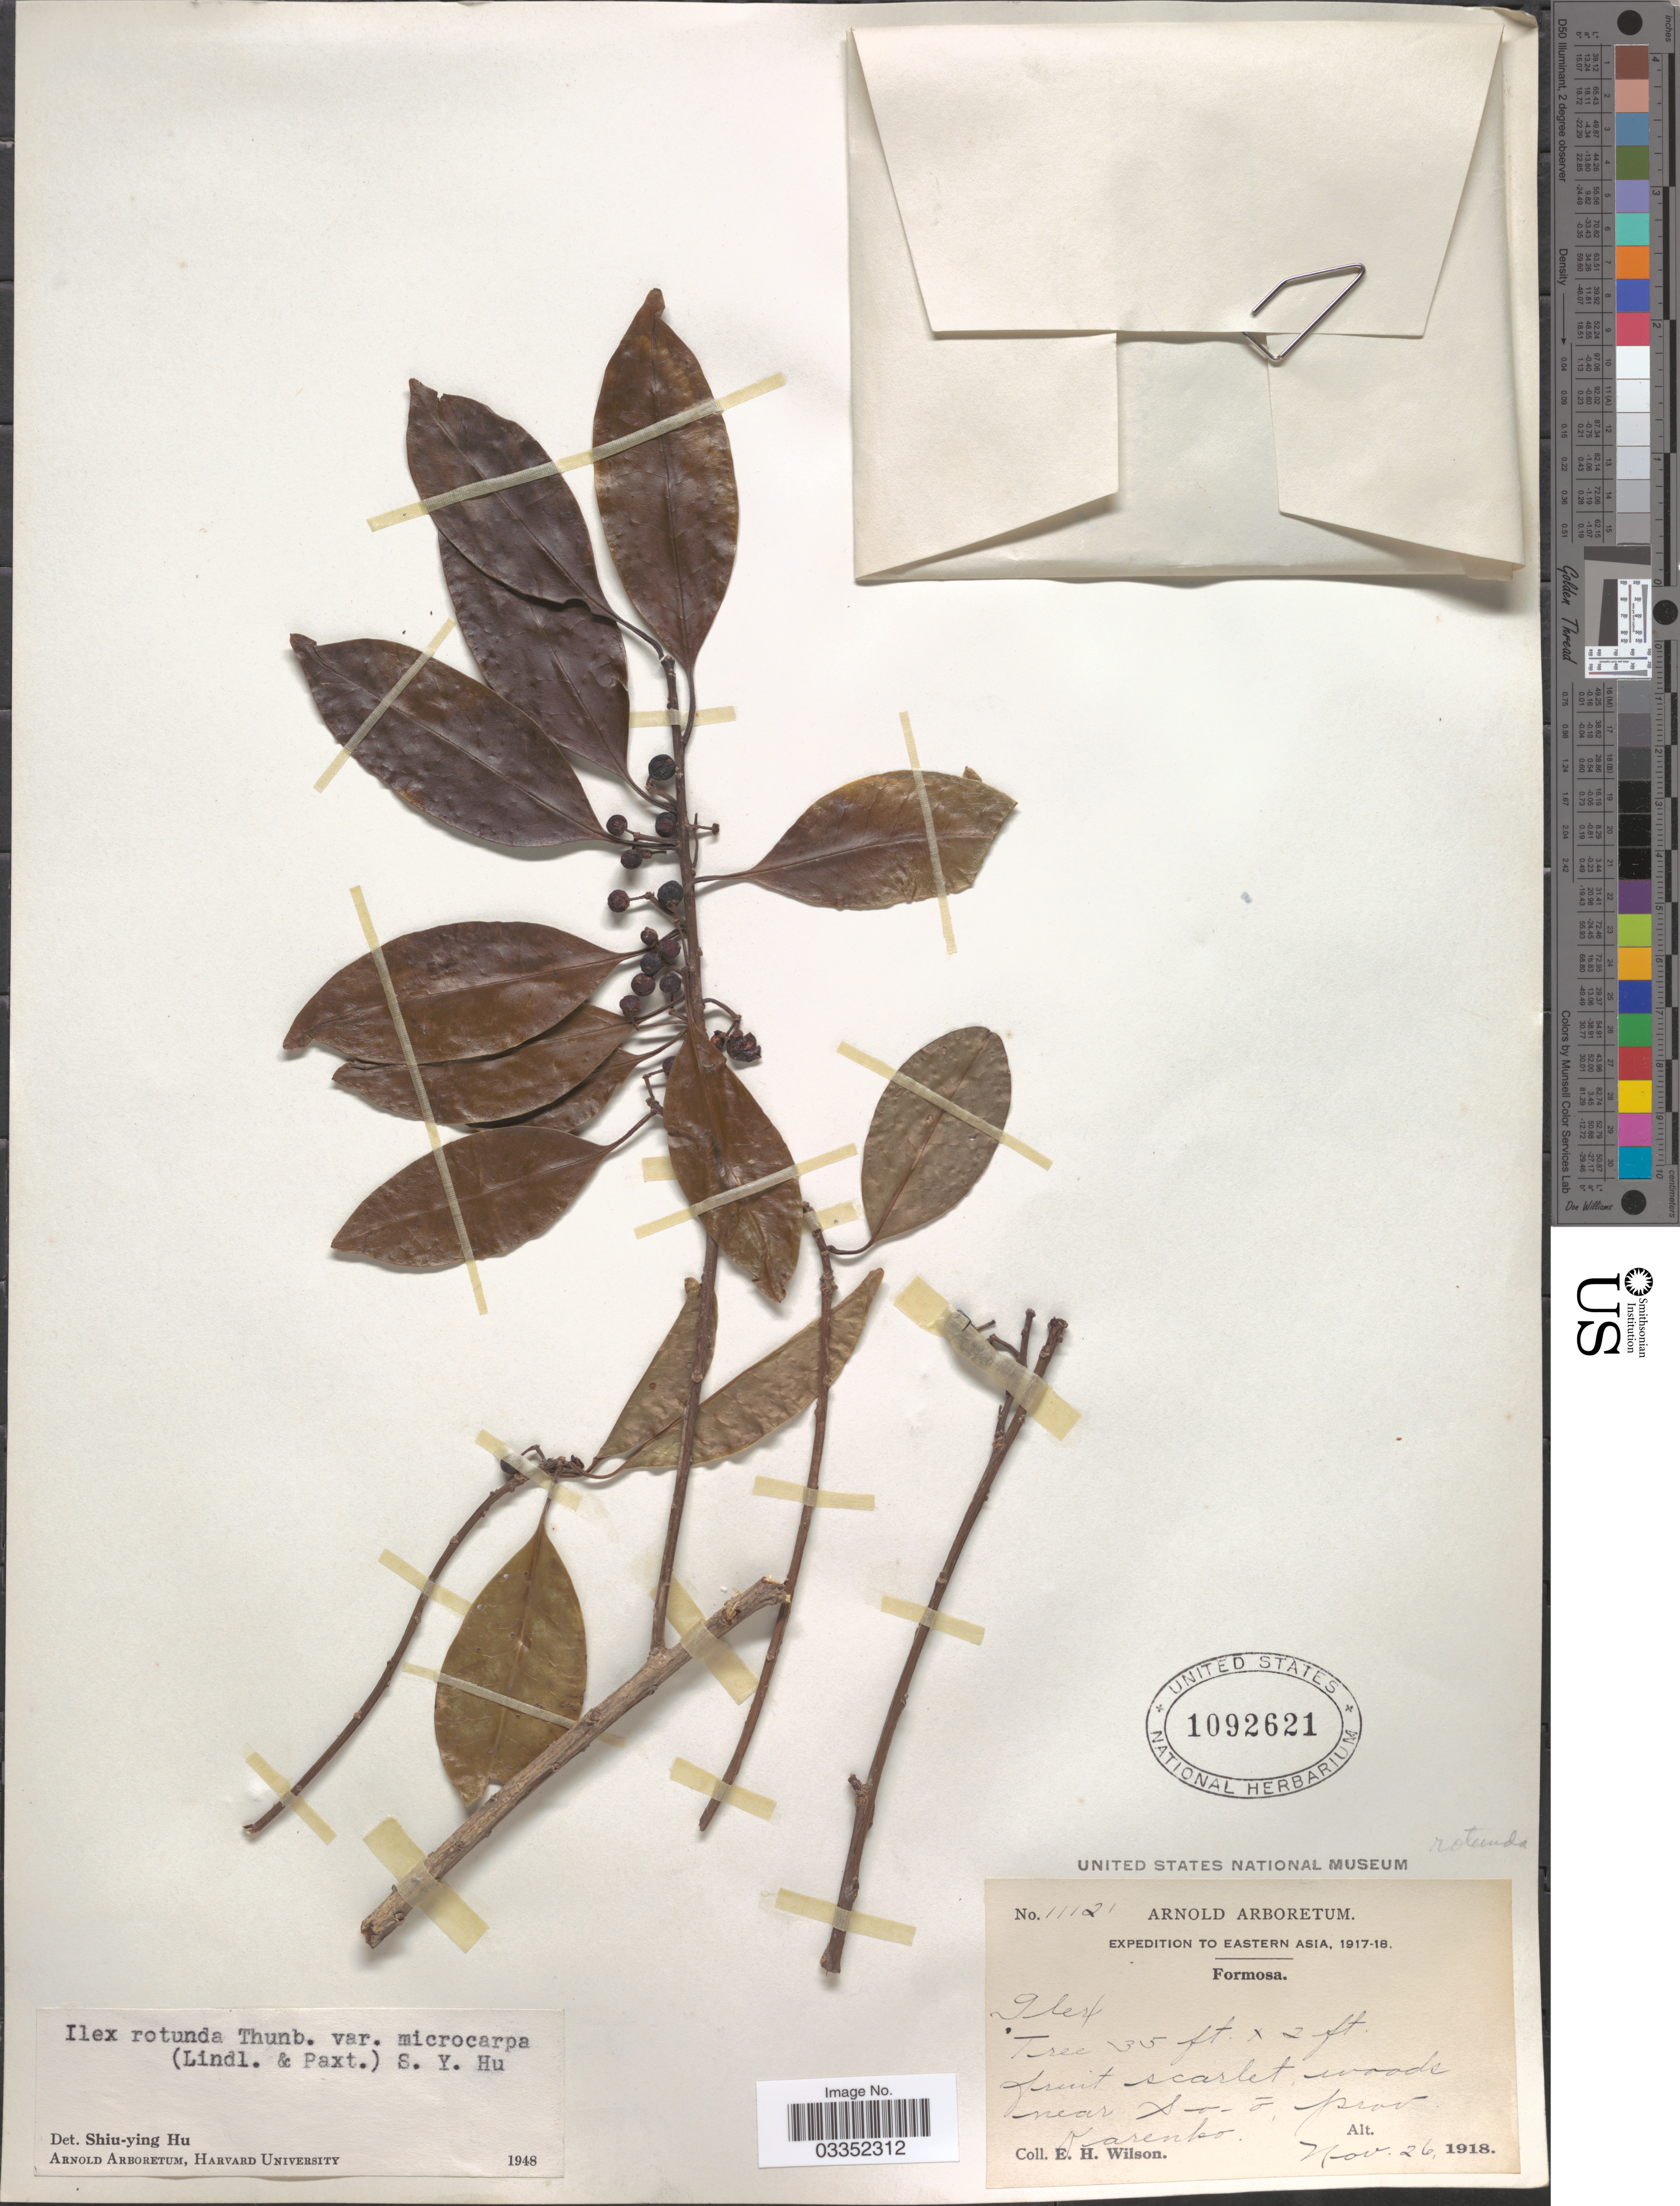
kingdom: Plantae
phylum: Tracheophyta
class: Magnoliopsida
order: Aquifoliales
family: Aquifoliaceae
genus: Ilex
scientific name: Ilex rotunda var. microcarpa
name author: (Lindl. ex Paxton) S.Y. Hu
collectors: E. Wilson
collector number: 11121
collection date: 1918-11-26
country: Taiwan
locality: Eastern Asia, Formosa, Near So-ó, prov. Karenko.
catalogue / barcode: US 1092621